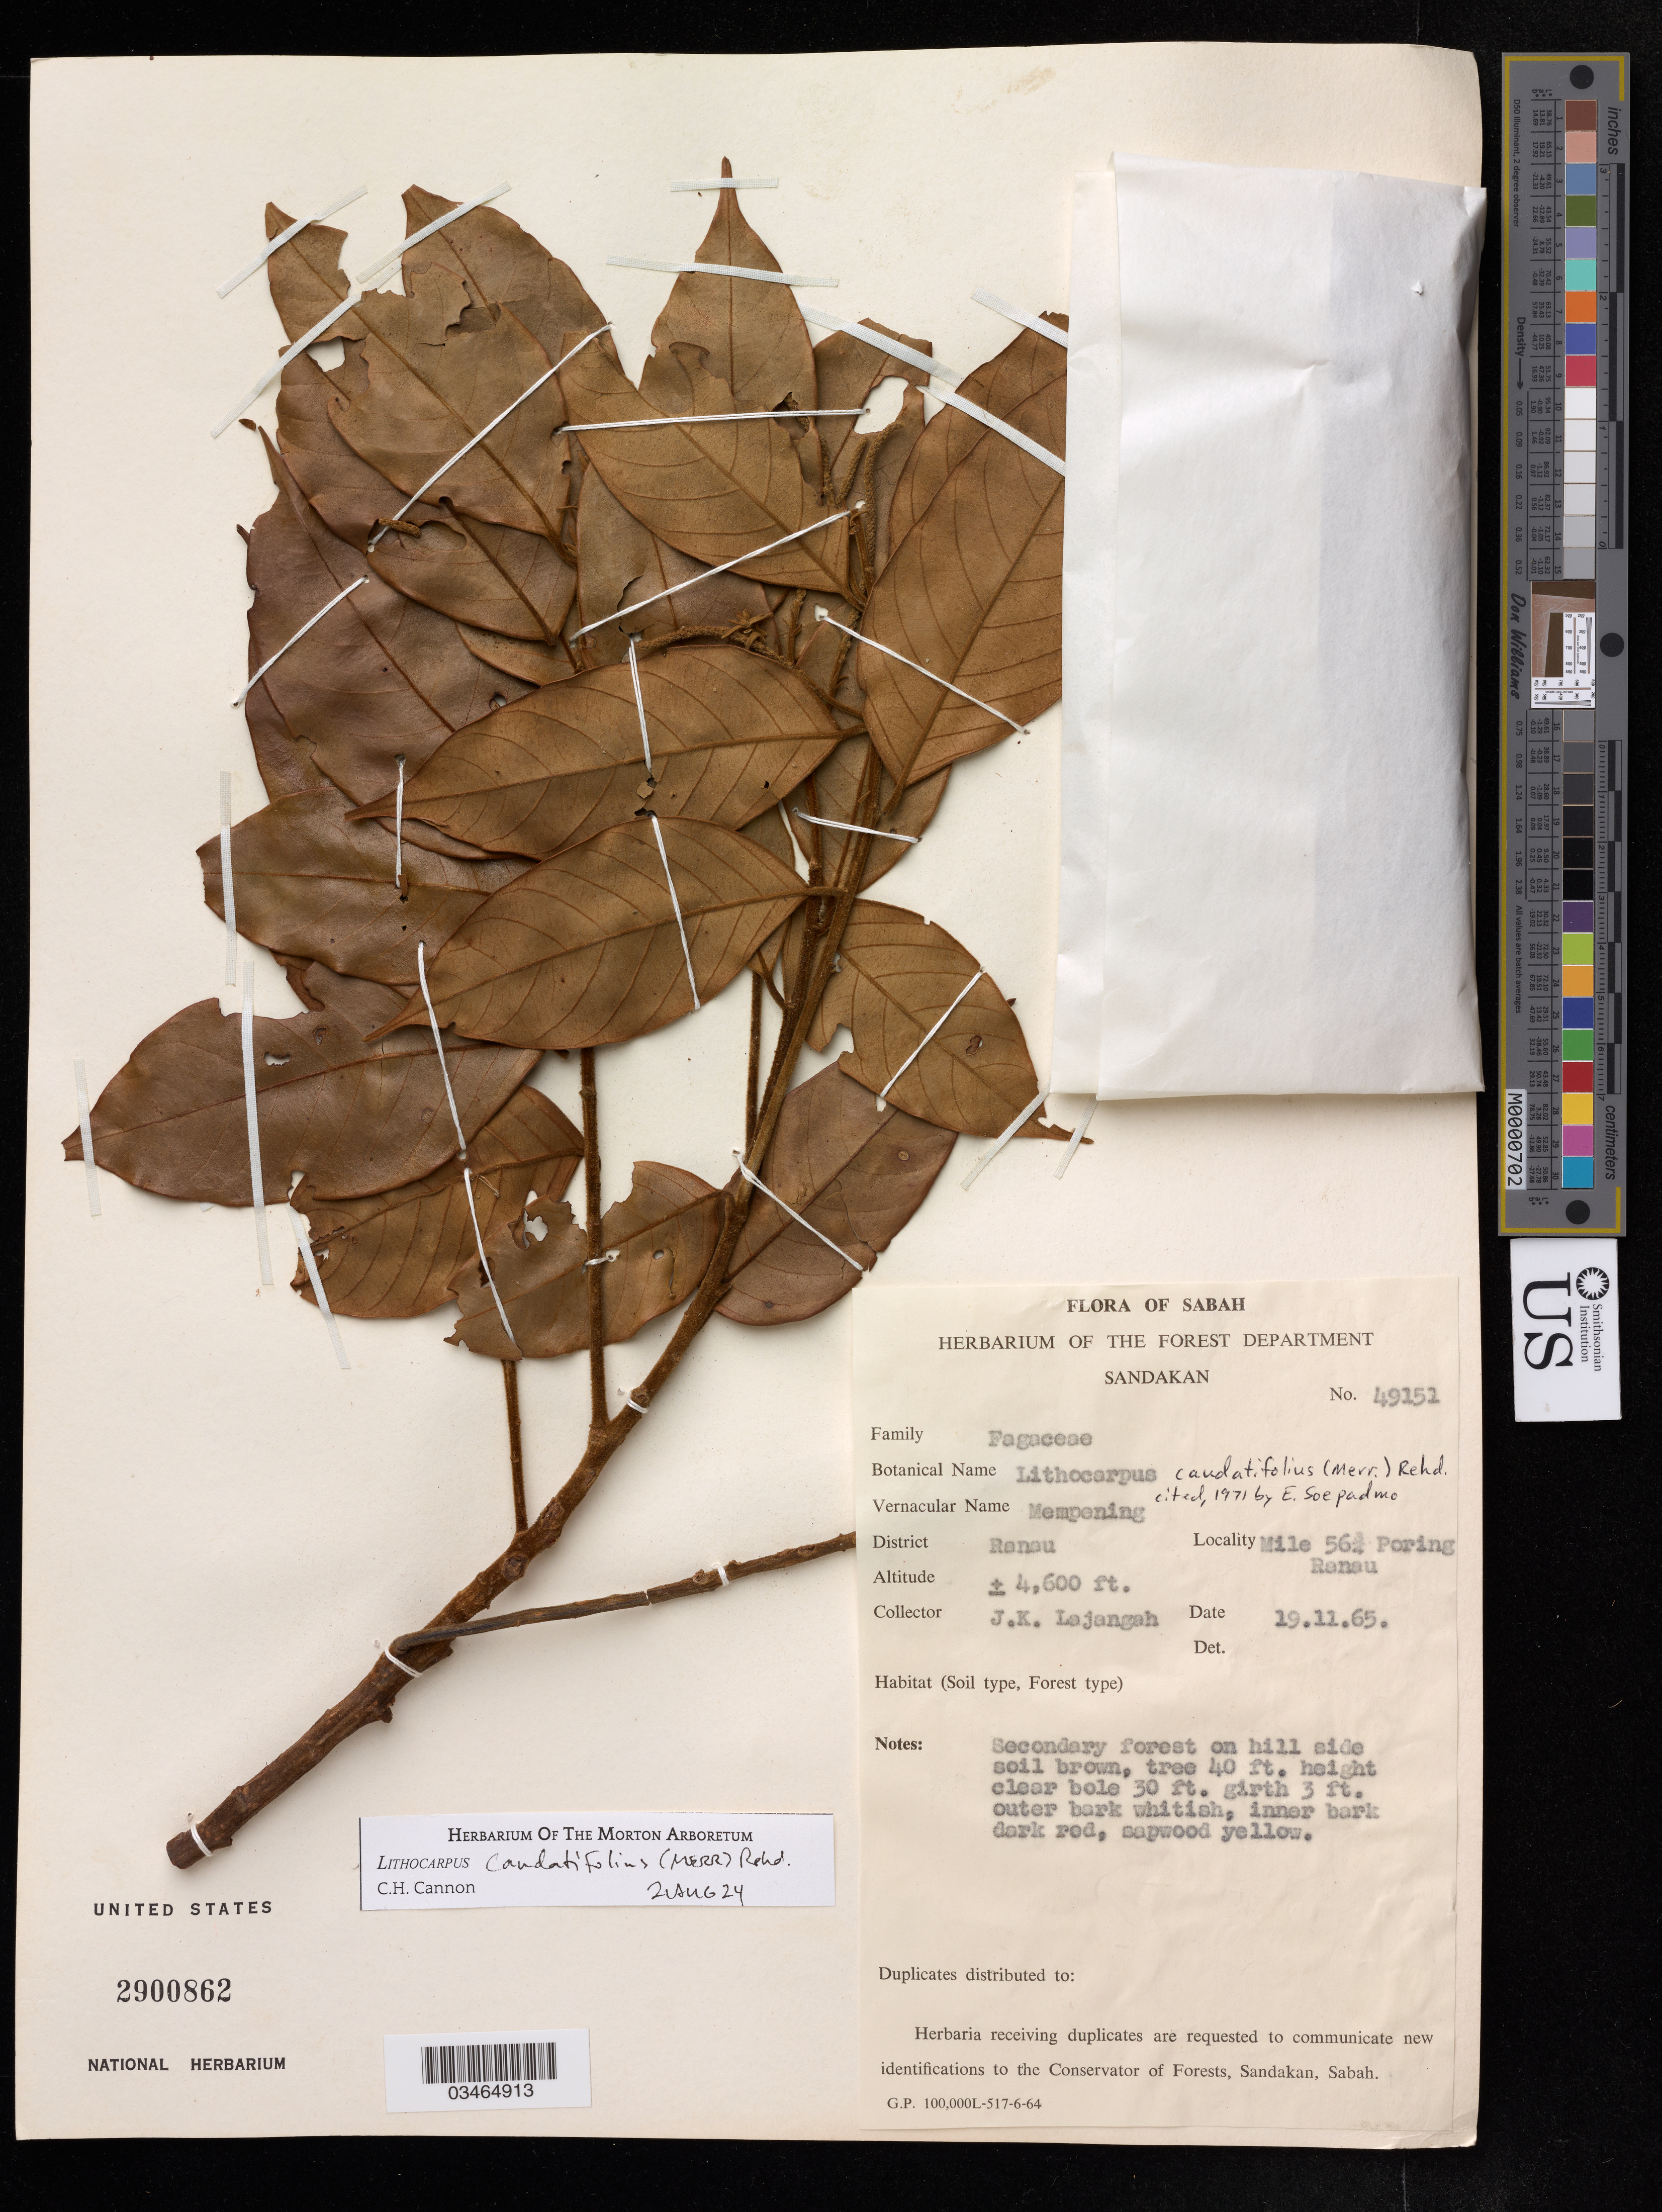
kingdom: Plantae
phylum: Tracheophyta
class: Magnoliopsida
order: Fagales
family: Fagaceae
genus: Lithocarpus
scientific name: Lithocarpus caudatifolius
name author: (Merr.) Rehder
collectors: J.K. Lajangah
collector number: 49151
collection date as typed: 19 Nov65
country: Malaysia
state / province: Sabah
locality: Ranau, Mile 56. Poring Ranau.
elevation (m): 1402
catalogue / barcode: US 2900862